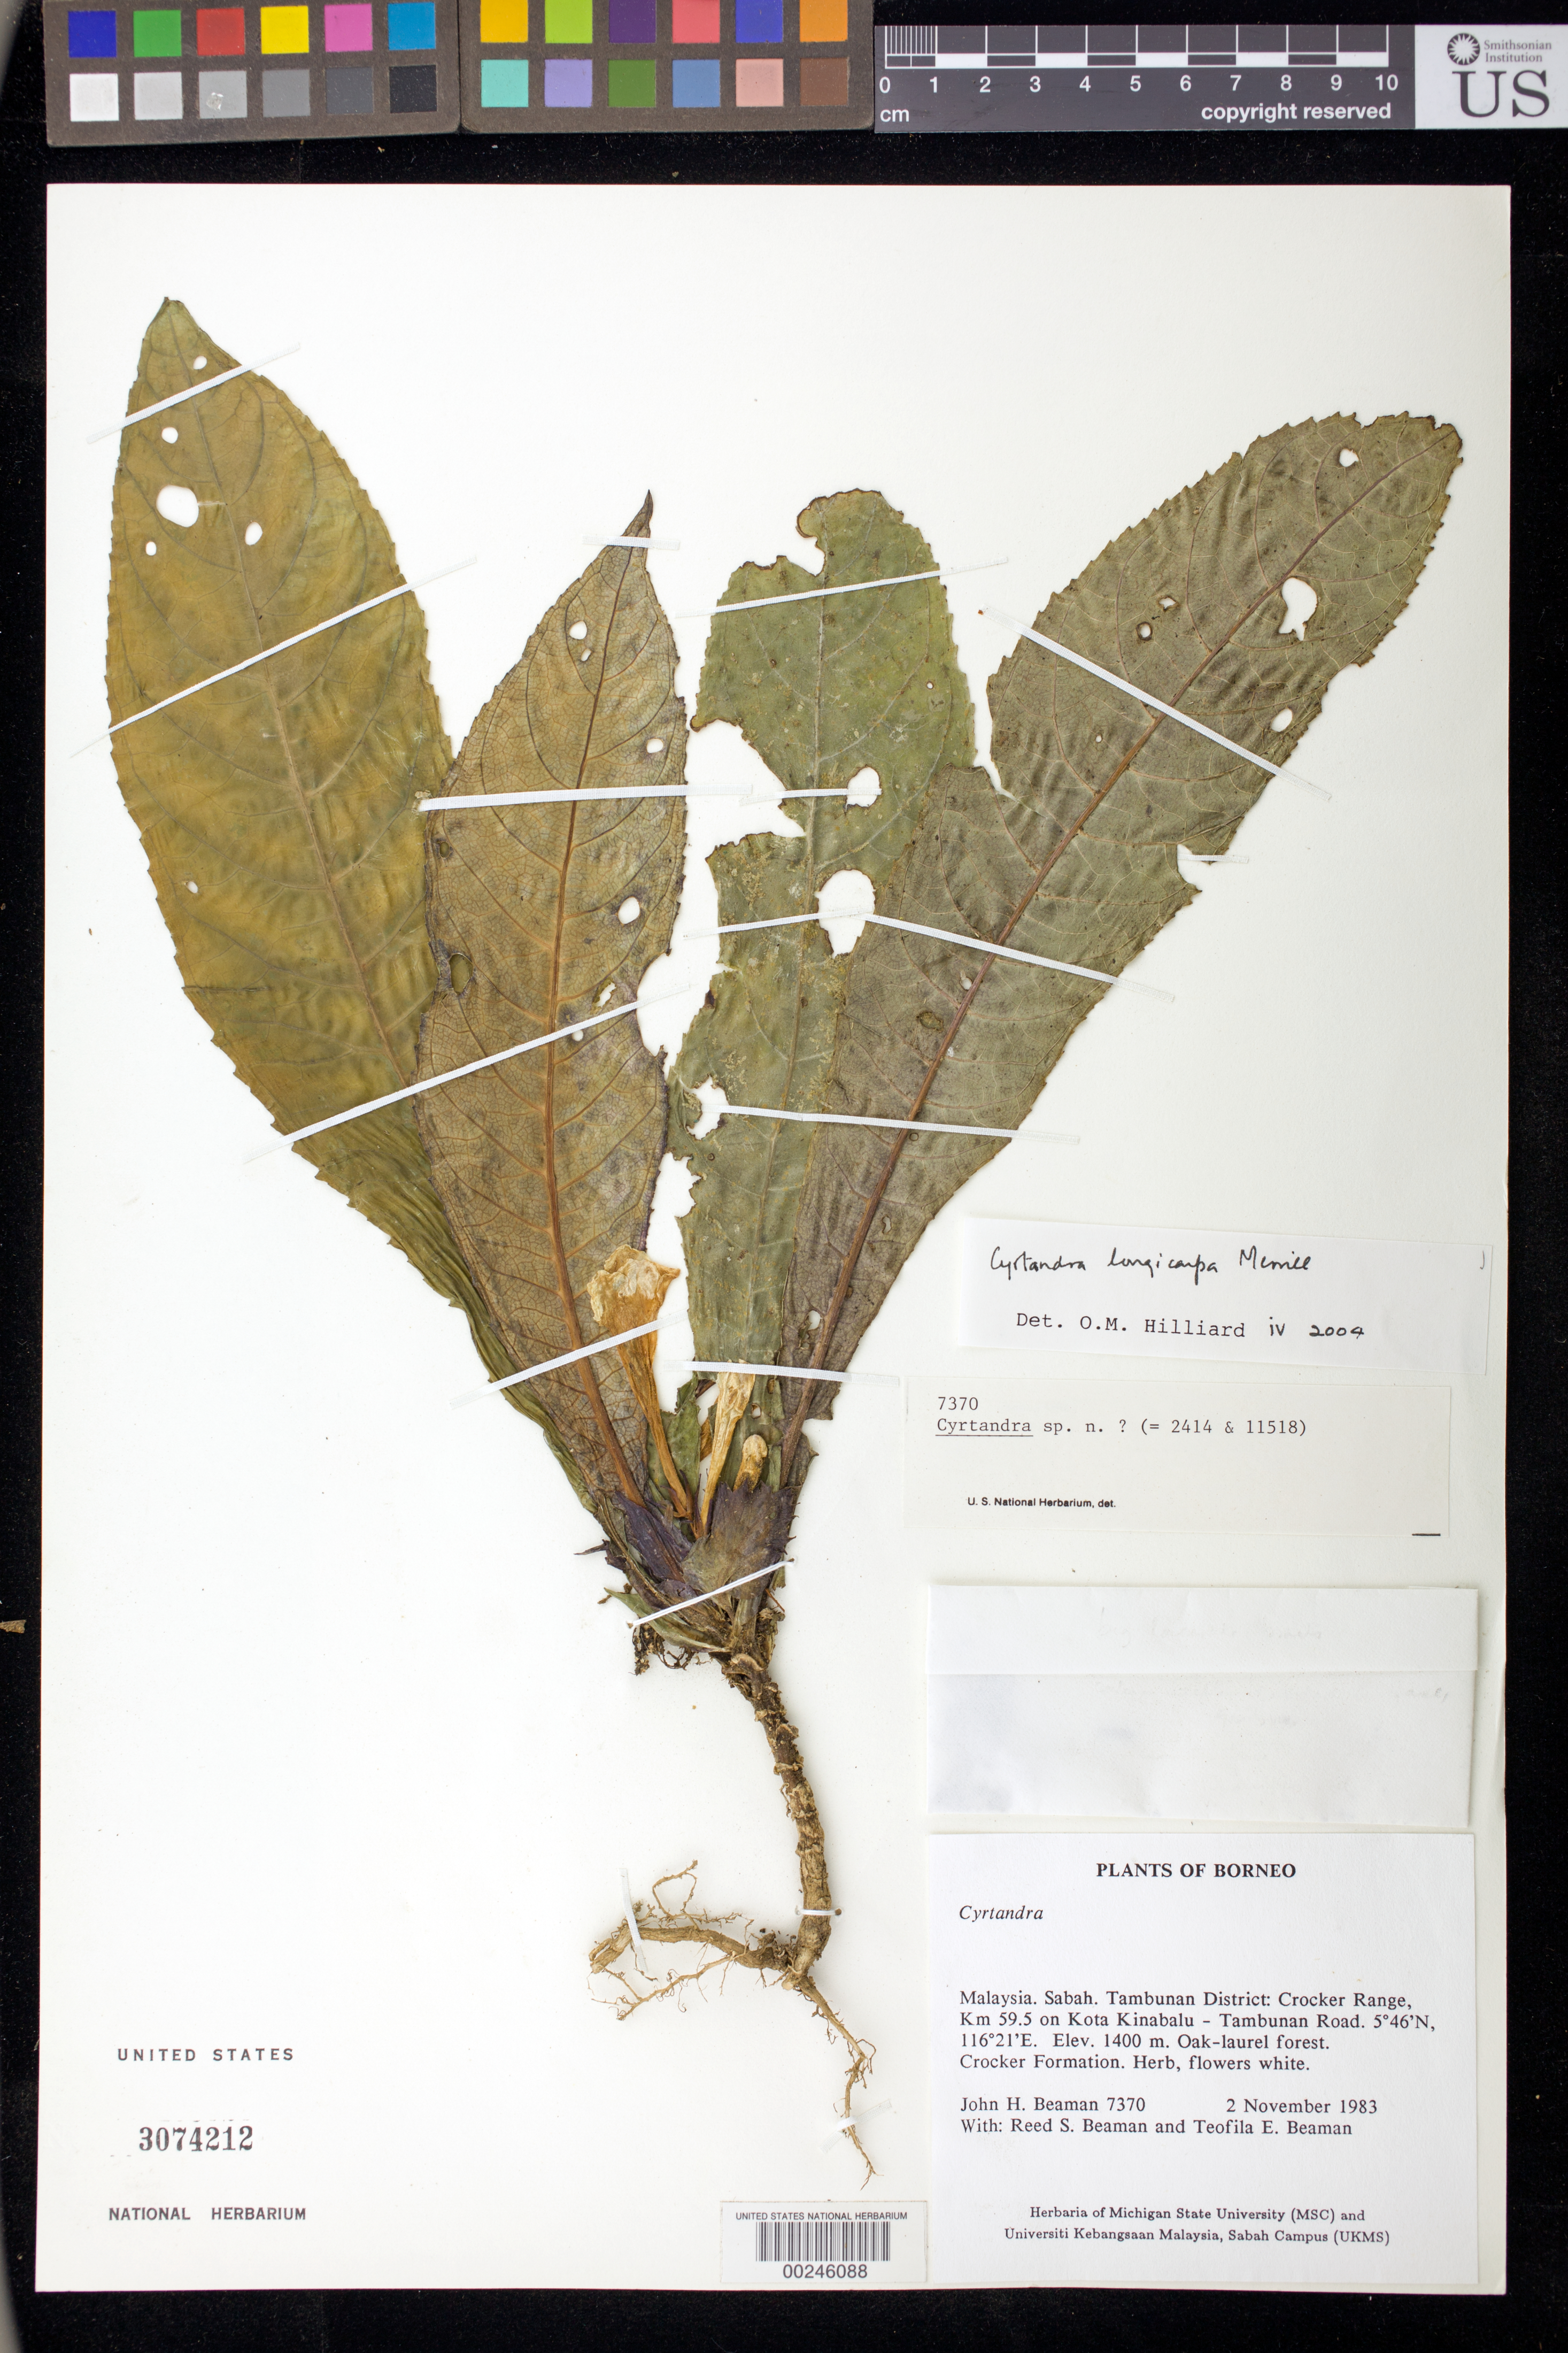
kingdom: Plantae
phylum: Tracheophyta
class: Magnoliopsida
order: Lamiales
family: Gesneriaceae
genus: Cyrtandra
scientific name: Cyrtandra longicarpa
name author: Merr.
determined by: Hilliard, O. M.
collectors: J. H. Beaman, R. S. Beaman & T. E. Beaman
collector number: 7370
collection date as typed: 02 Nov 1983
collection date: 1983-11-02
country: Malaysia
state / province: Sabah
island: Borneo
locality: Tambunan District: Crocker Range, km 59.5 on Kota Kinabalu - Tambunan Road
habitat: Oak-laurel forest, Crocker Formation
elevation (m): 1400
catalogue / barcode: US 3074212